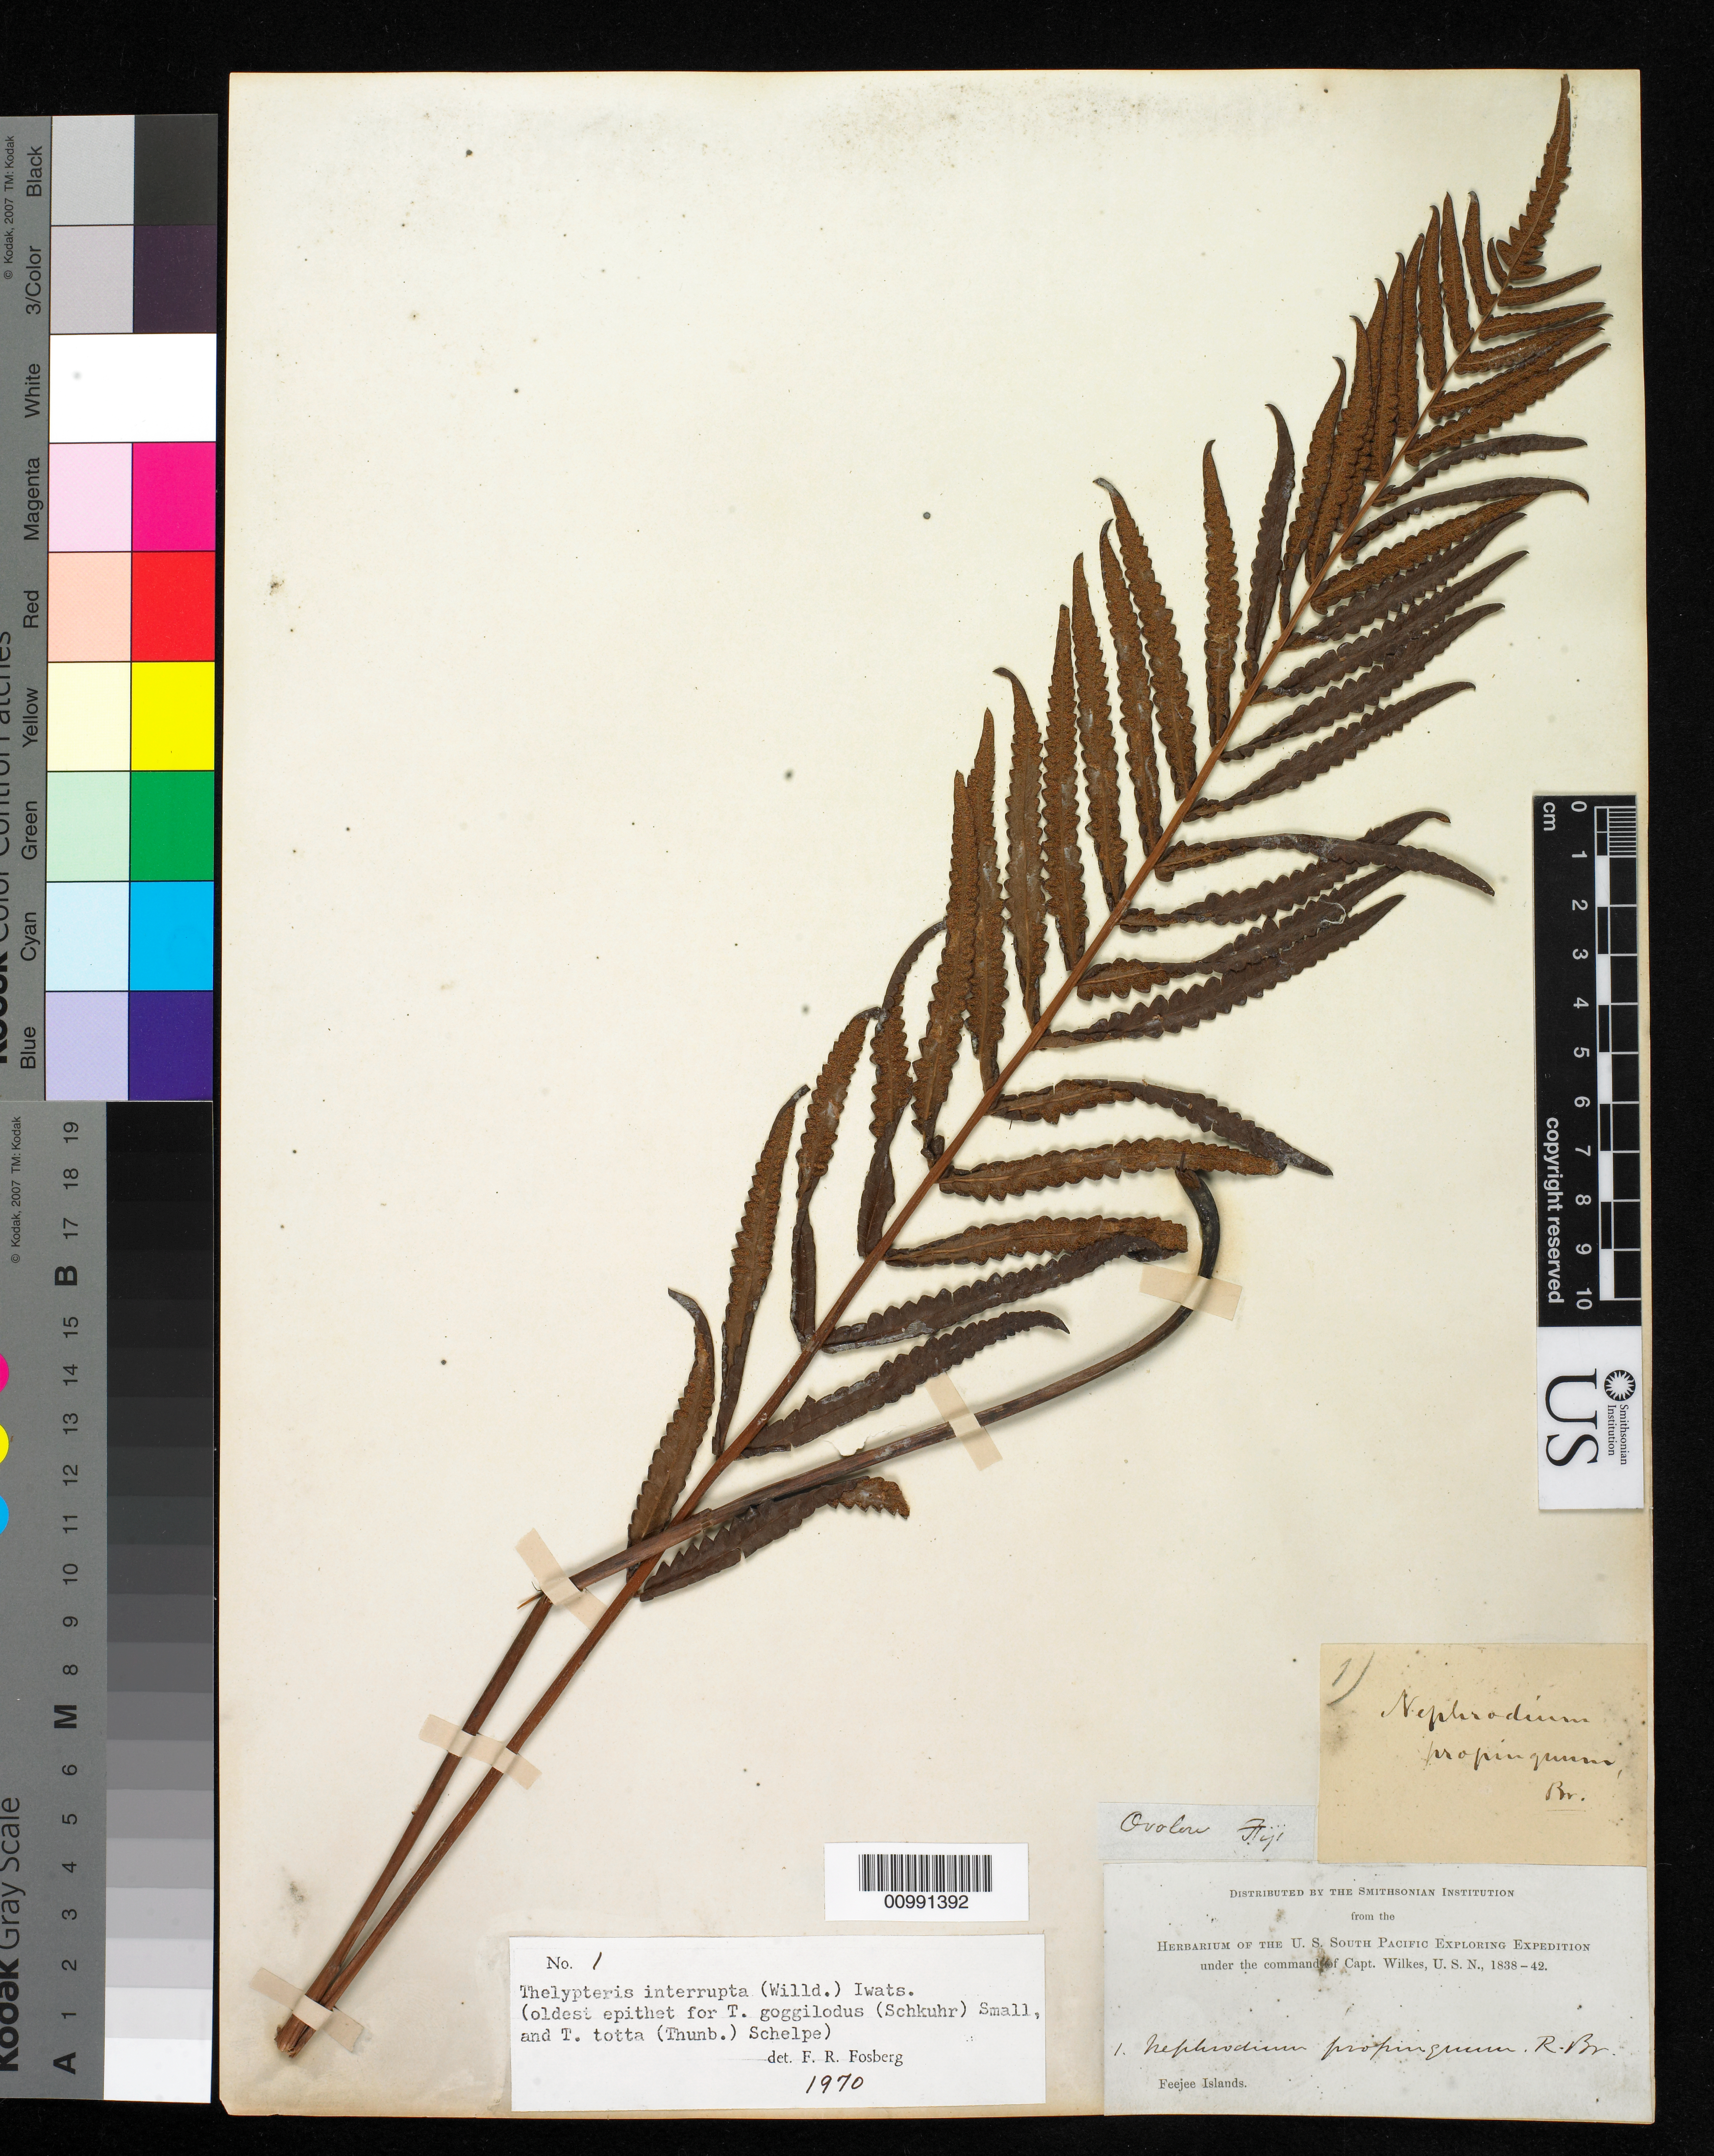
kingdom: Plantae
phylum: Tracheophyta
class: Polypodiopsida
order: Polypodiales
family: Thelypteridaceae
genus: Cyclosorus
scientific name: Cyclosorus interruptus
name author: (Willd.) H. Itô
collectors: Wilkes Explor. Exped.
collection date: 1838/1842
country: Fiji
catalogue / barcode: US 98658